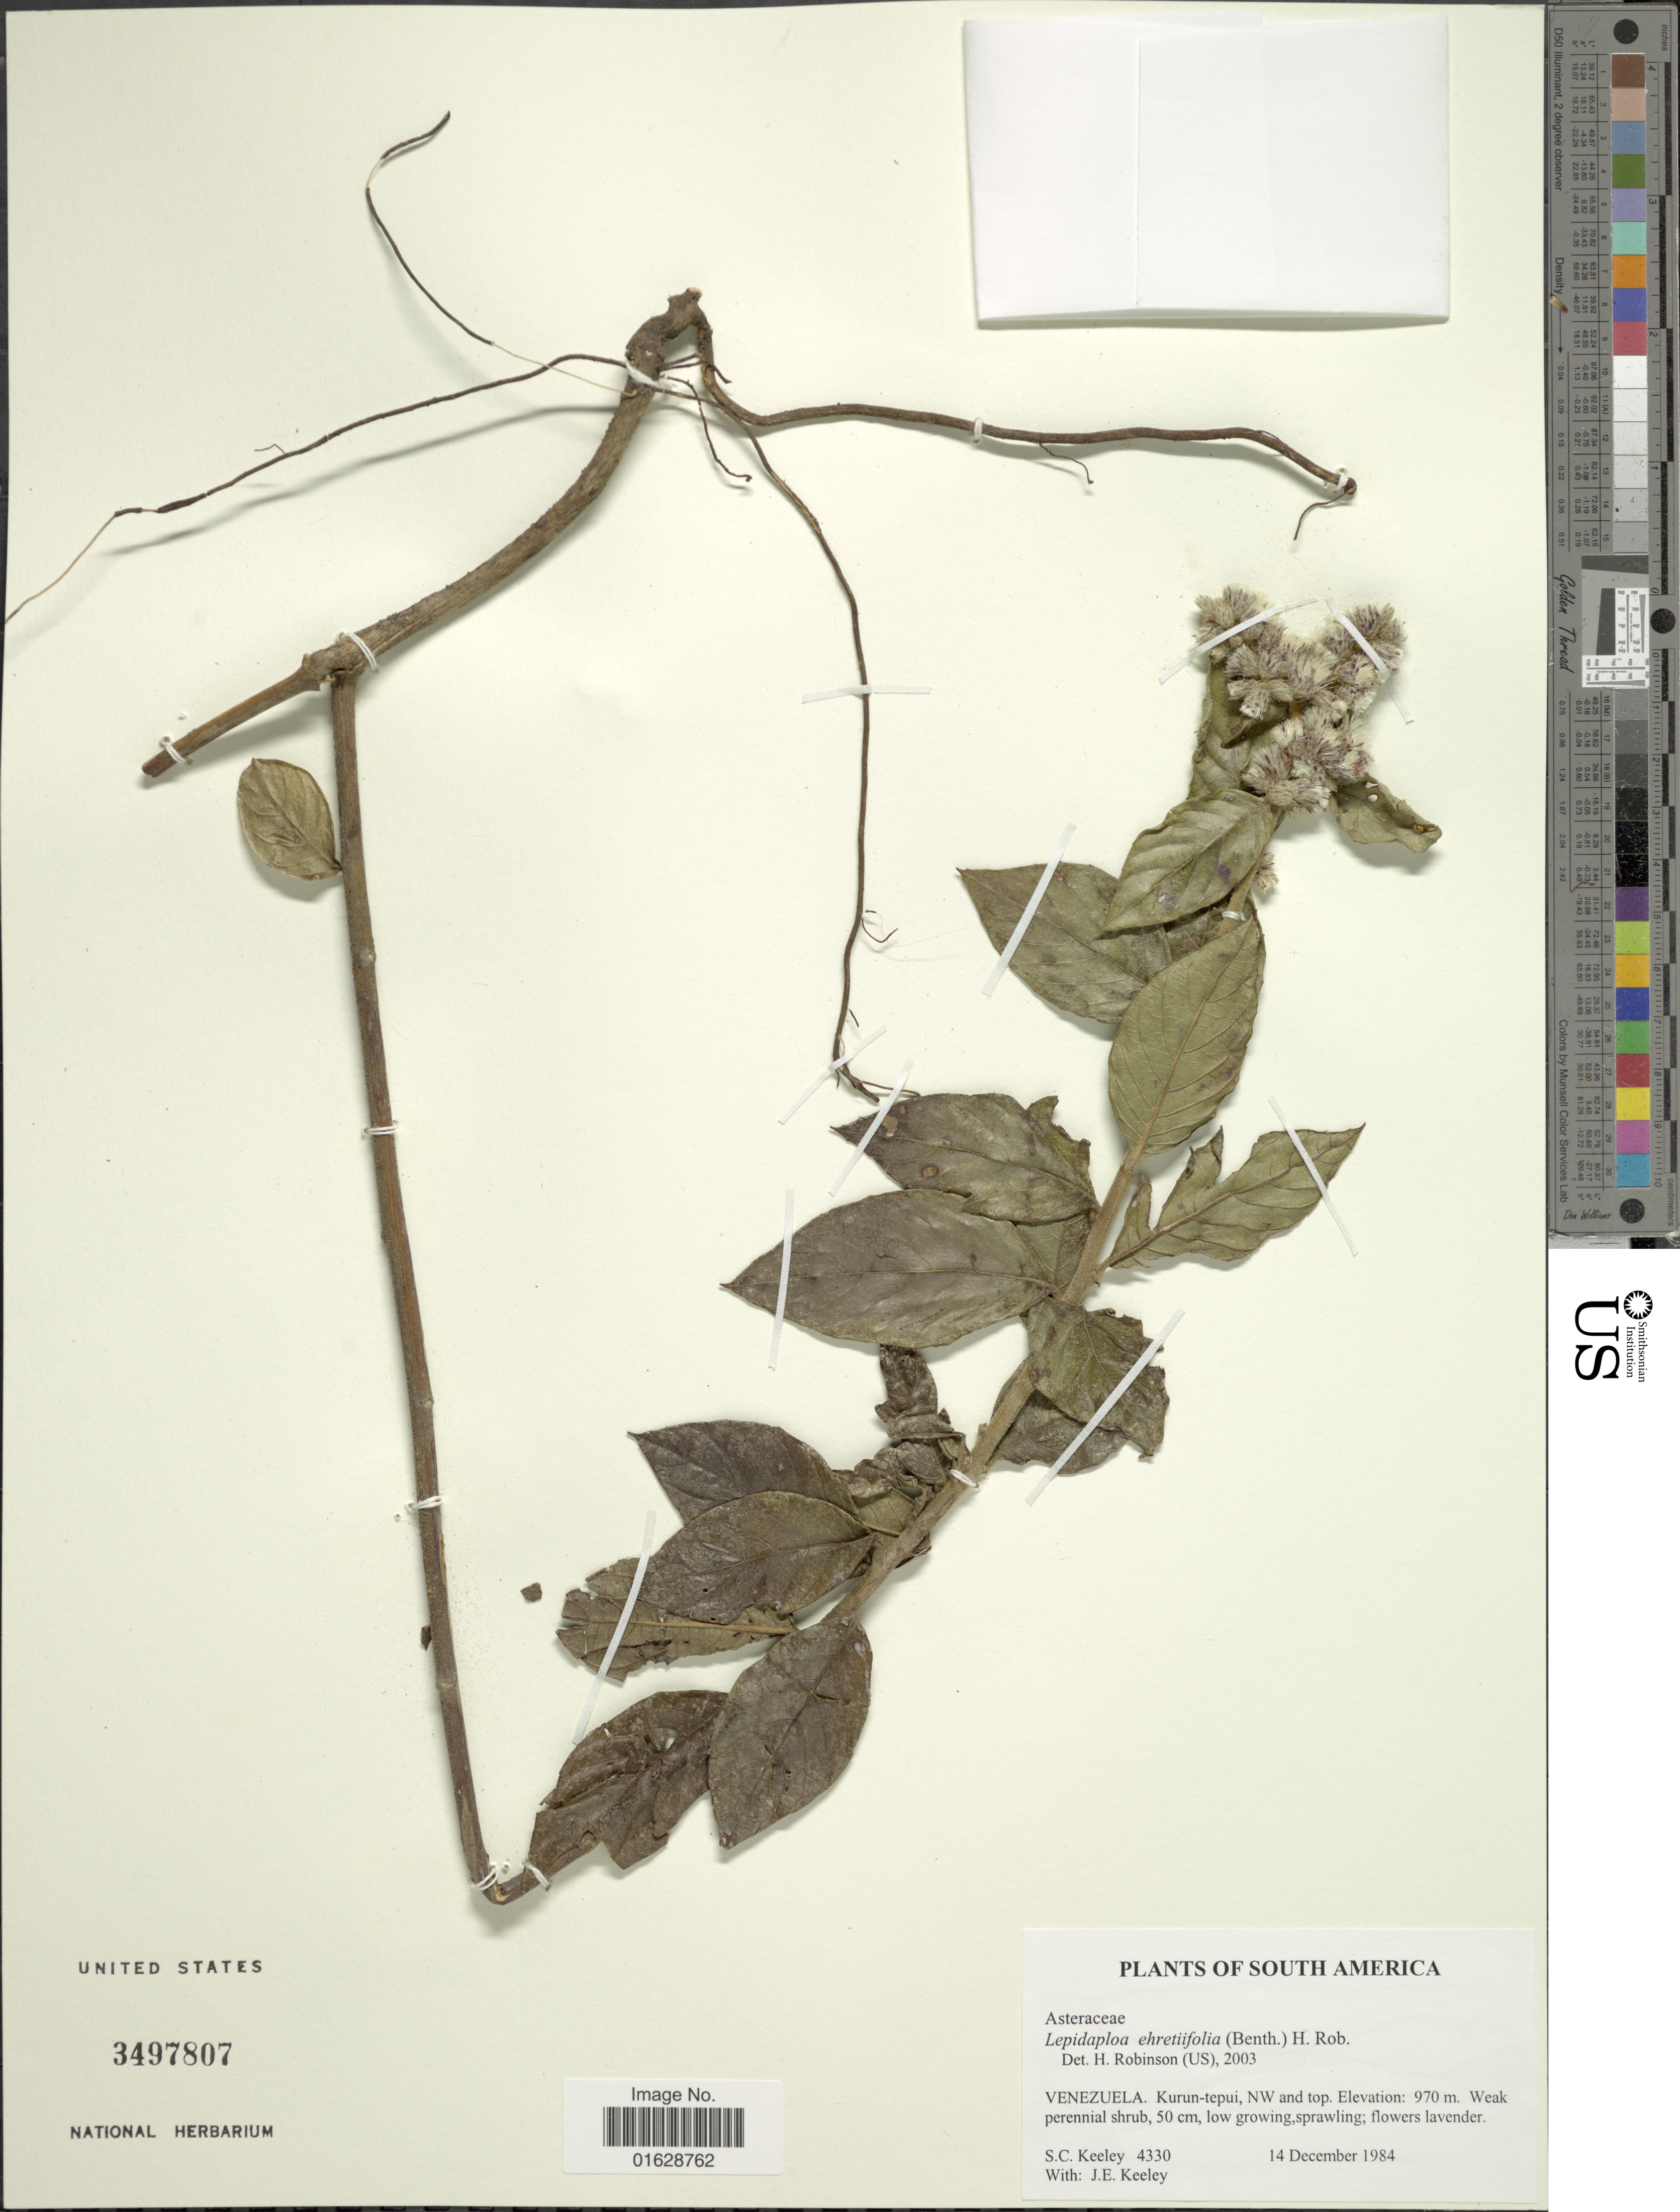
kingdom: Plantae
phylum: Tracheophyta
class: Magnoliopsida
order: Asterales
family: Asteraceae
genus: Lepidaploa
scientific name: Lepidaploa ehretiifolia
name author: (Benth.) H. Rob.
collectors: S. C. Keeley & J. E. Keeley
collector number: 4330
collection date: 1984-12-14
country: Venezuela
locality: Kurun-tepui, NW and top.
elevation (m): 970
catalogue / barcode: US 3497807